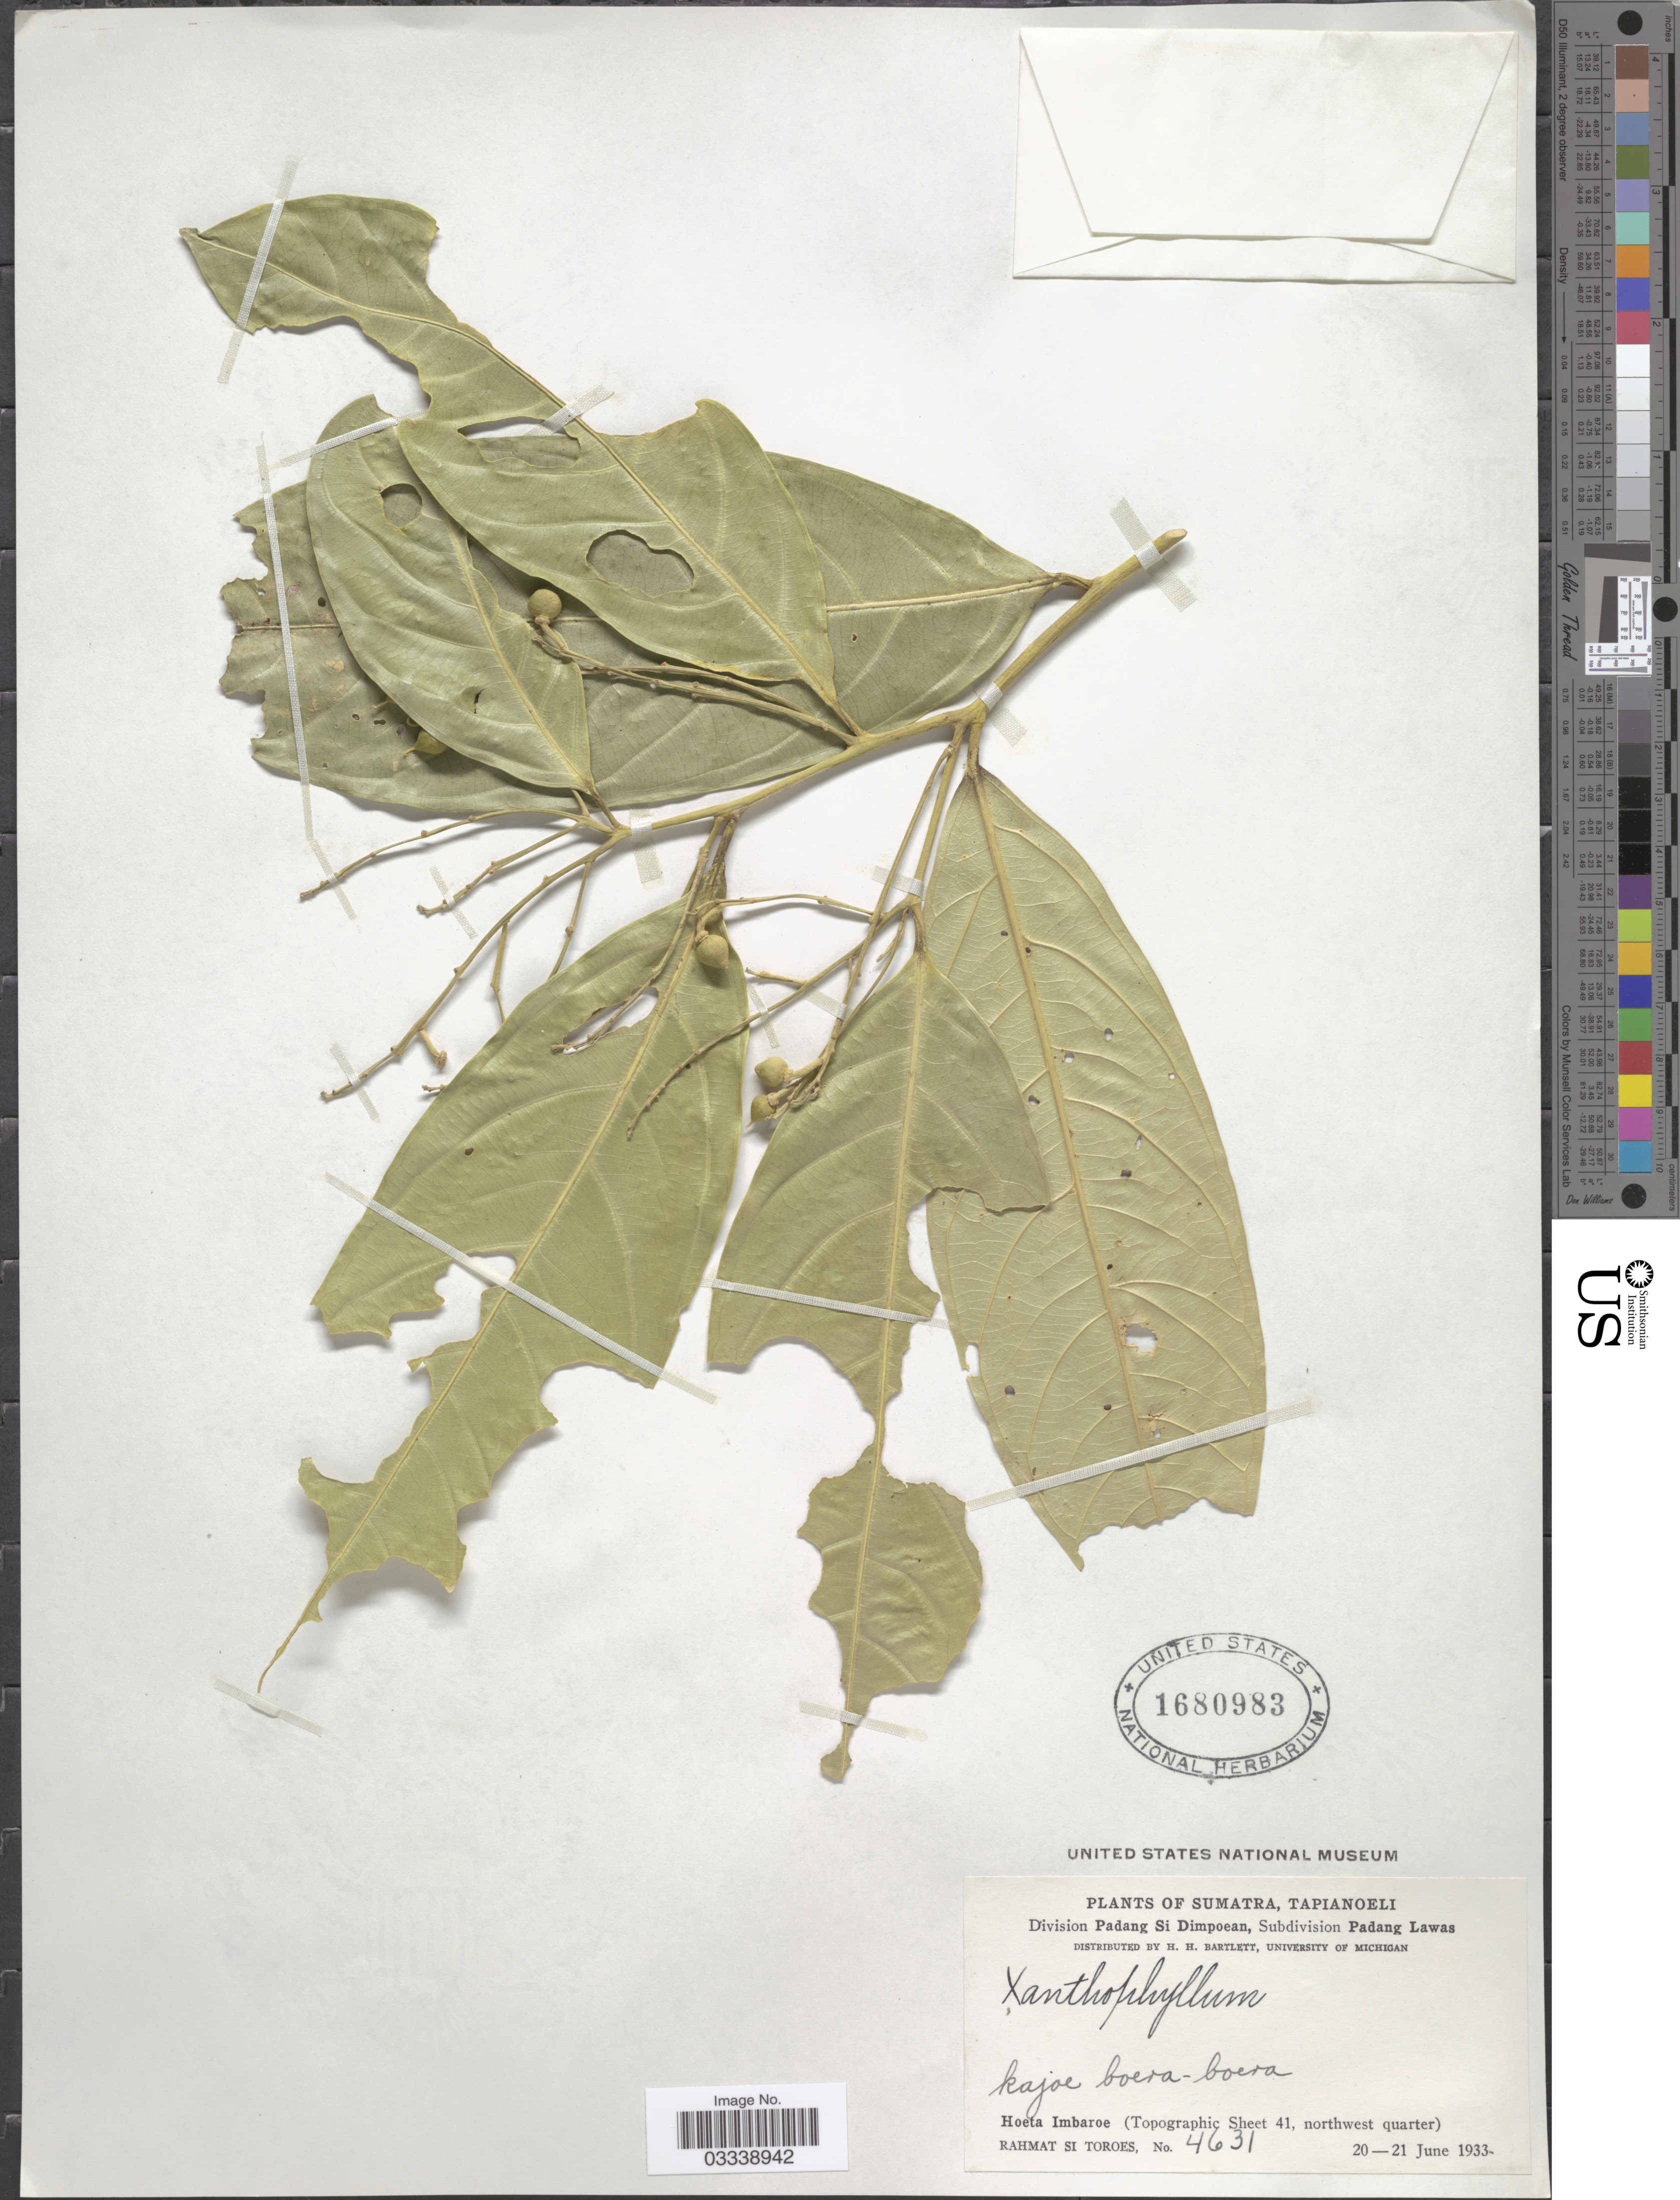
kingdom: Plantae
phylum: Tracheophyta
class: Magnoliopsida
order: Fabales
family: Polygalaceae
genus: Xanthophyllum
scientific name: Xanthophyllum sp.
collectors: Rahmat Si Boeea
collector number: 4631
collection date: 1933-06-20/1933-06-21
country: Indonesia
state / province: Sumatra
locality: Tapianoeli. Division Padang Si Dimpoean, Subdivision Padang Lawas. Hoeta Imbaroe (Topograhic Sheet 41, northwest quarter).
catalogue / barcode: US 1680983